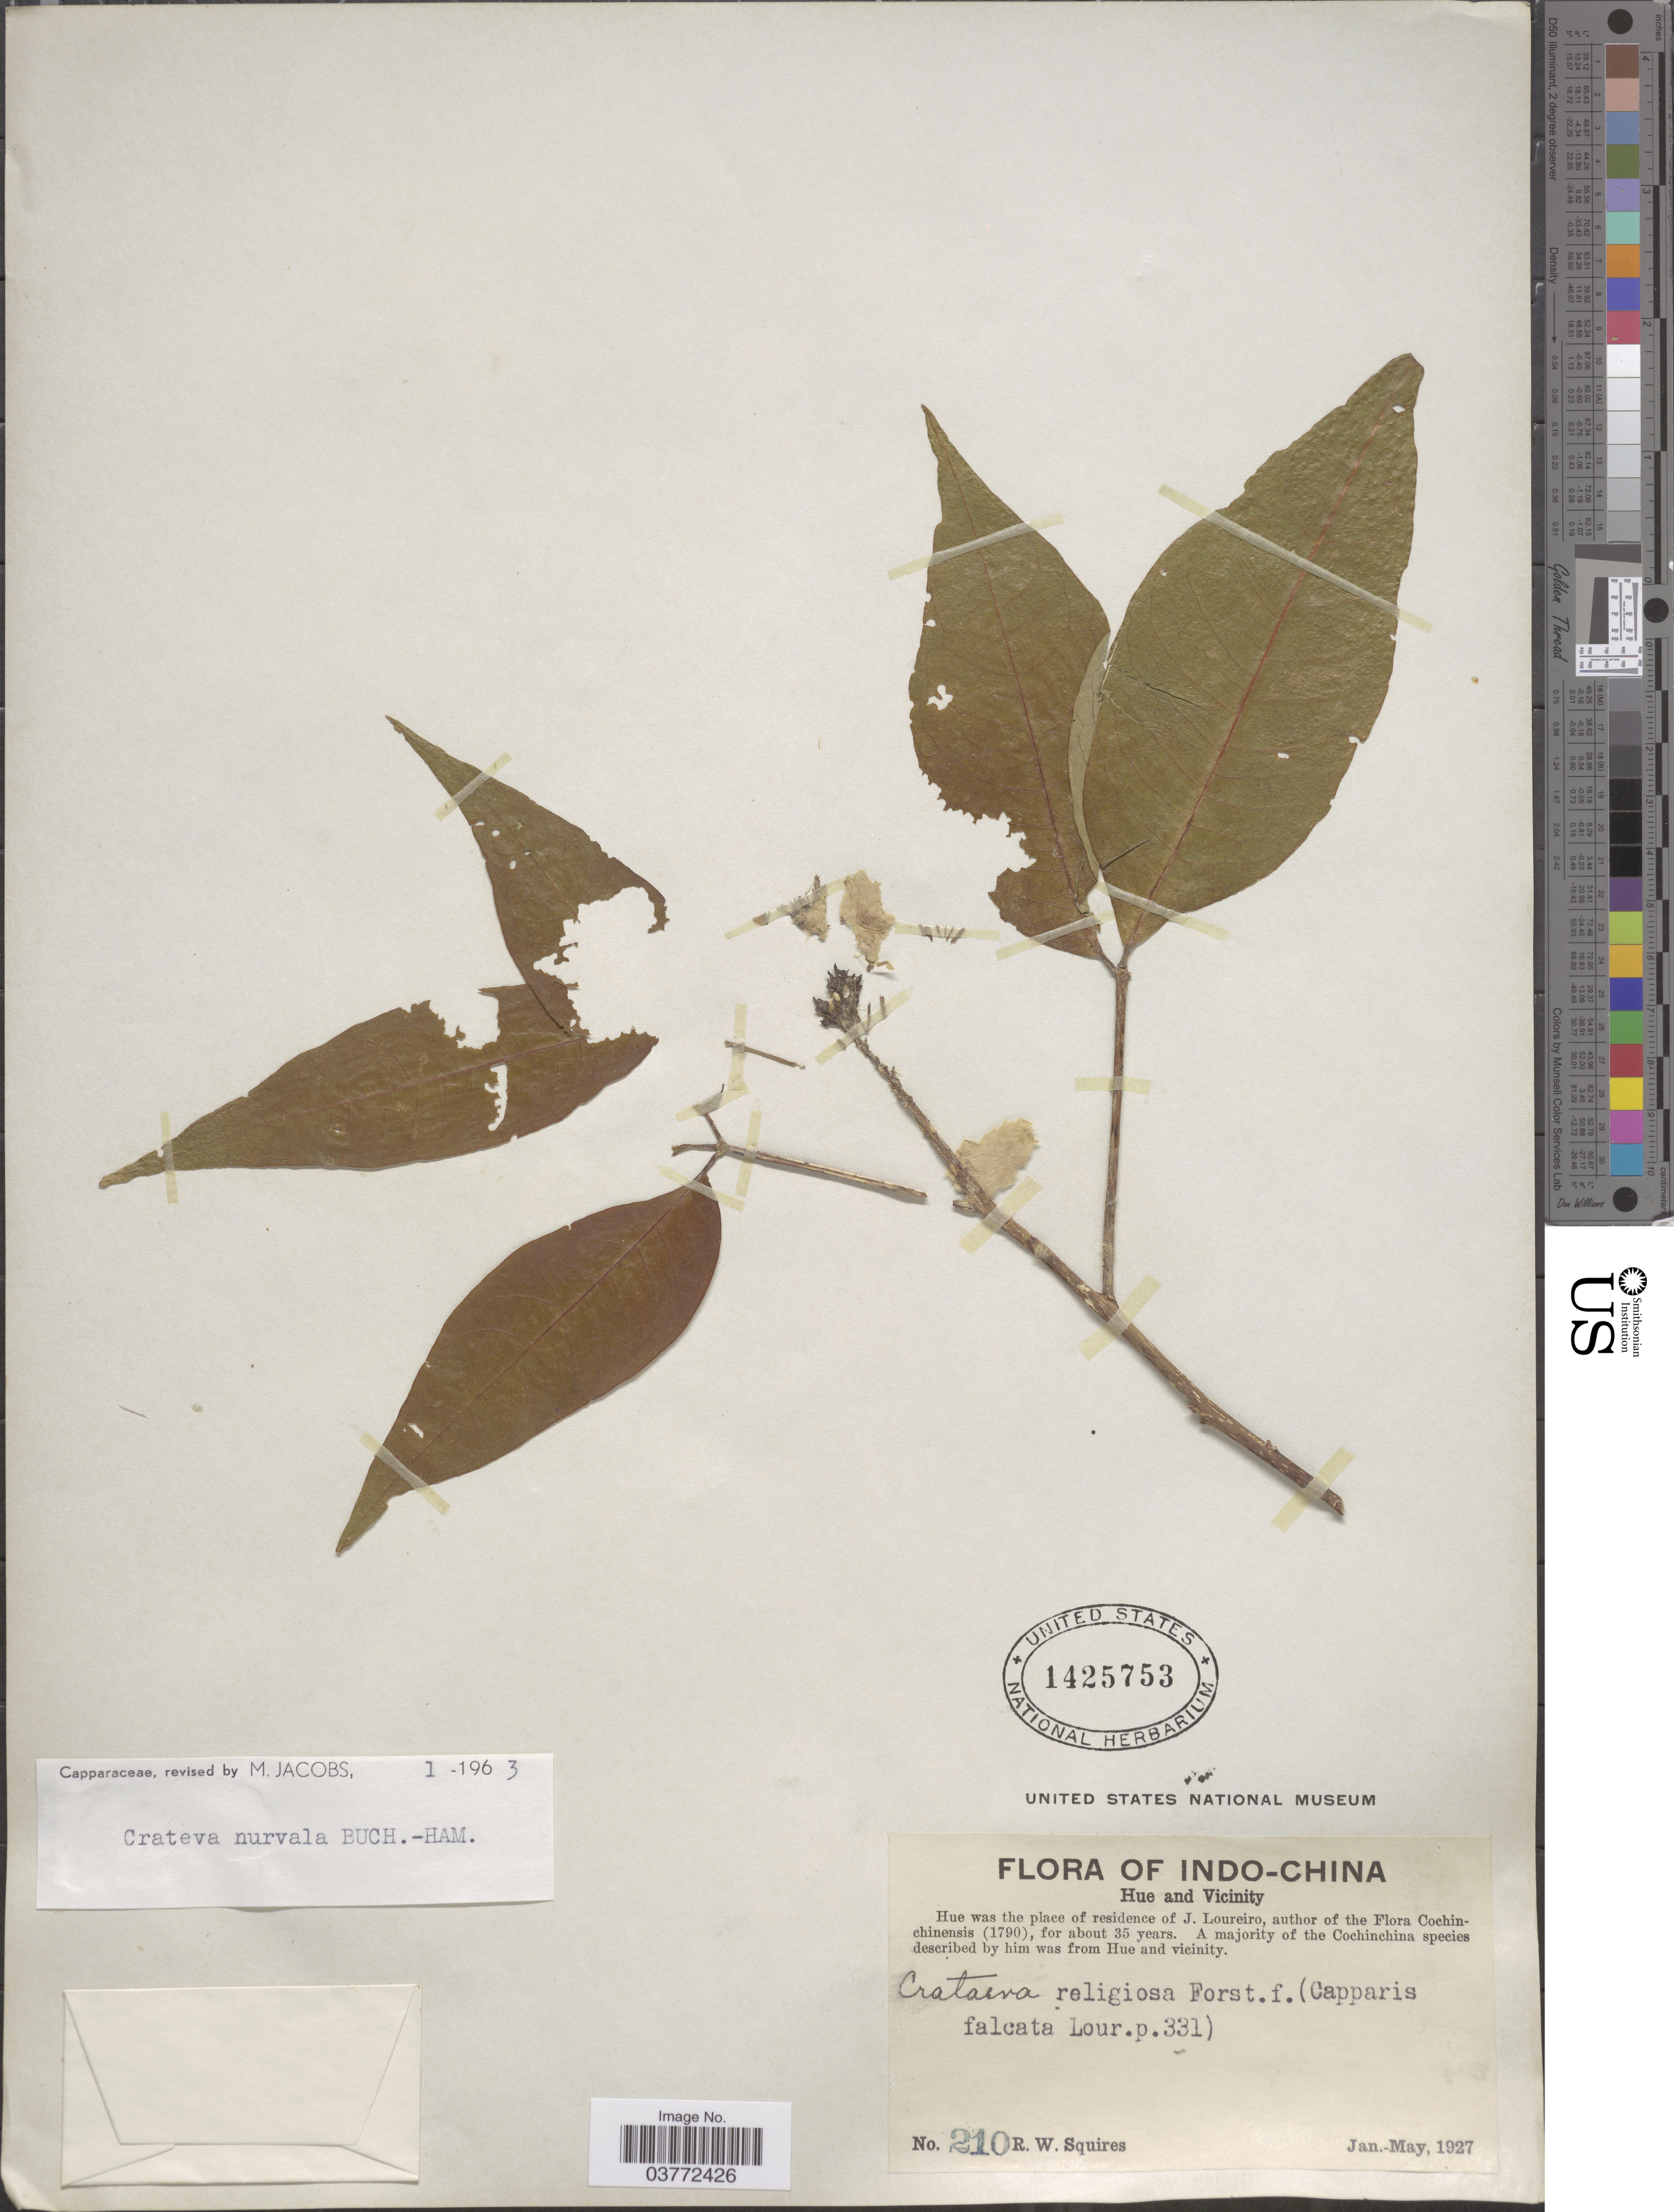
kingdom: Plantae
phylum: Tracheophyta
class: Magnoliopsida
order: Brassicales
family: Capparaceae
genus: Crateva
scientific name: Crateva nurvala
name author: Buch.-Ham.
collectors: R. Squires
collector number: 210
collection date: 1927-01/1927-05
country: Vietnam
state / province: Thua Thien-Hue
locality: Indo-China. Hue and vicinity.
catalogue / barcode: US 1425753